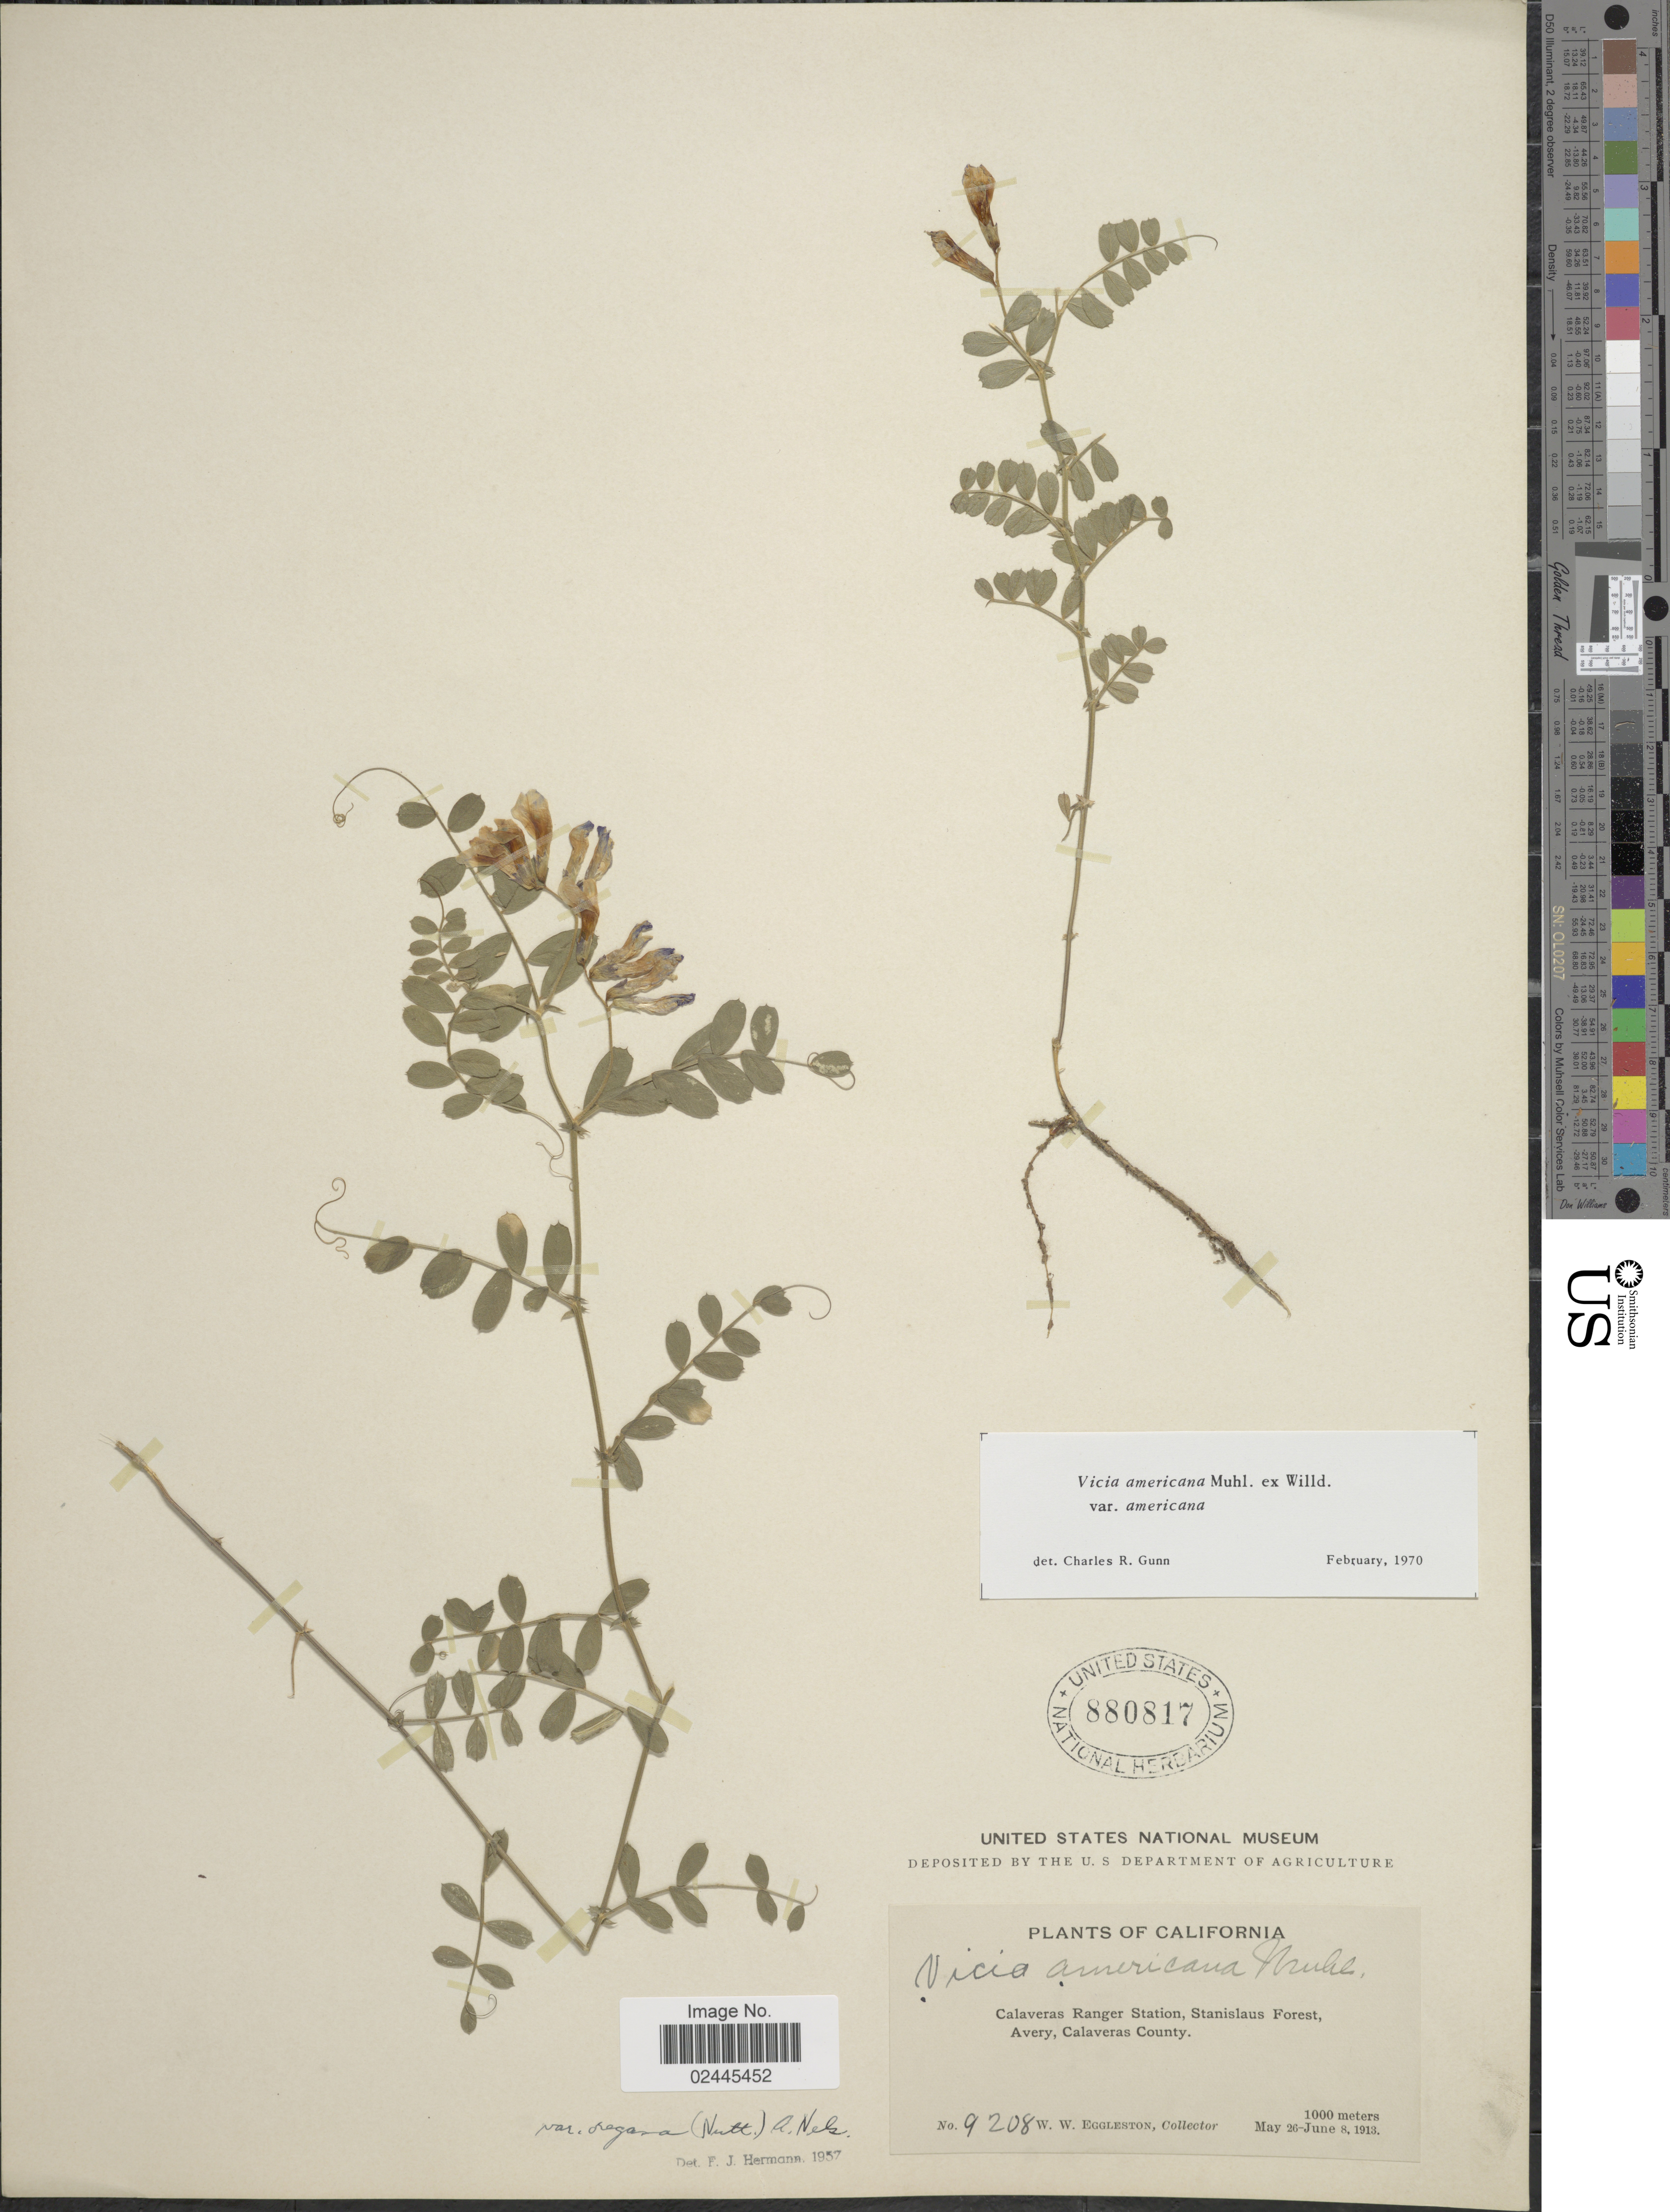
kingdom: Plantae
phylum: Tracheophyta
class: Magnoliopsida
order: Fabales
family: Fabaceae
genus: Vicia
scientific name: Vicia americana var. americana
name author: Muhl. ex Willd.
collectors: W. W. Eggleston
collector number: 9208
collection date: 1913-05-26/1913-06-08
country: United States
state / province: California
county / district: Calaveras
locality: Calaveras Ranger Station, Stanislaus Forest, Avery, Calaveras County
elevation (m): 1000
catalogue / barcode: US 880817